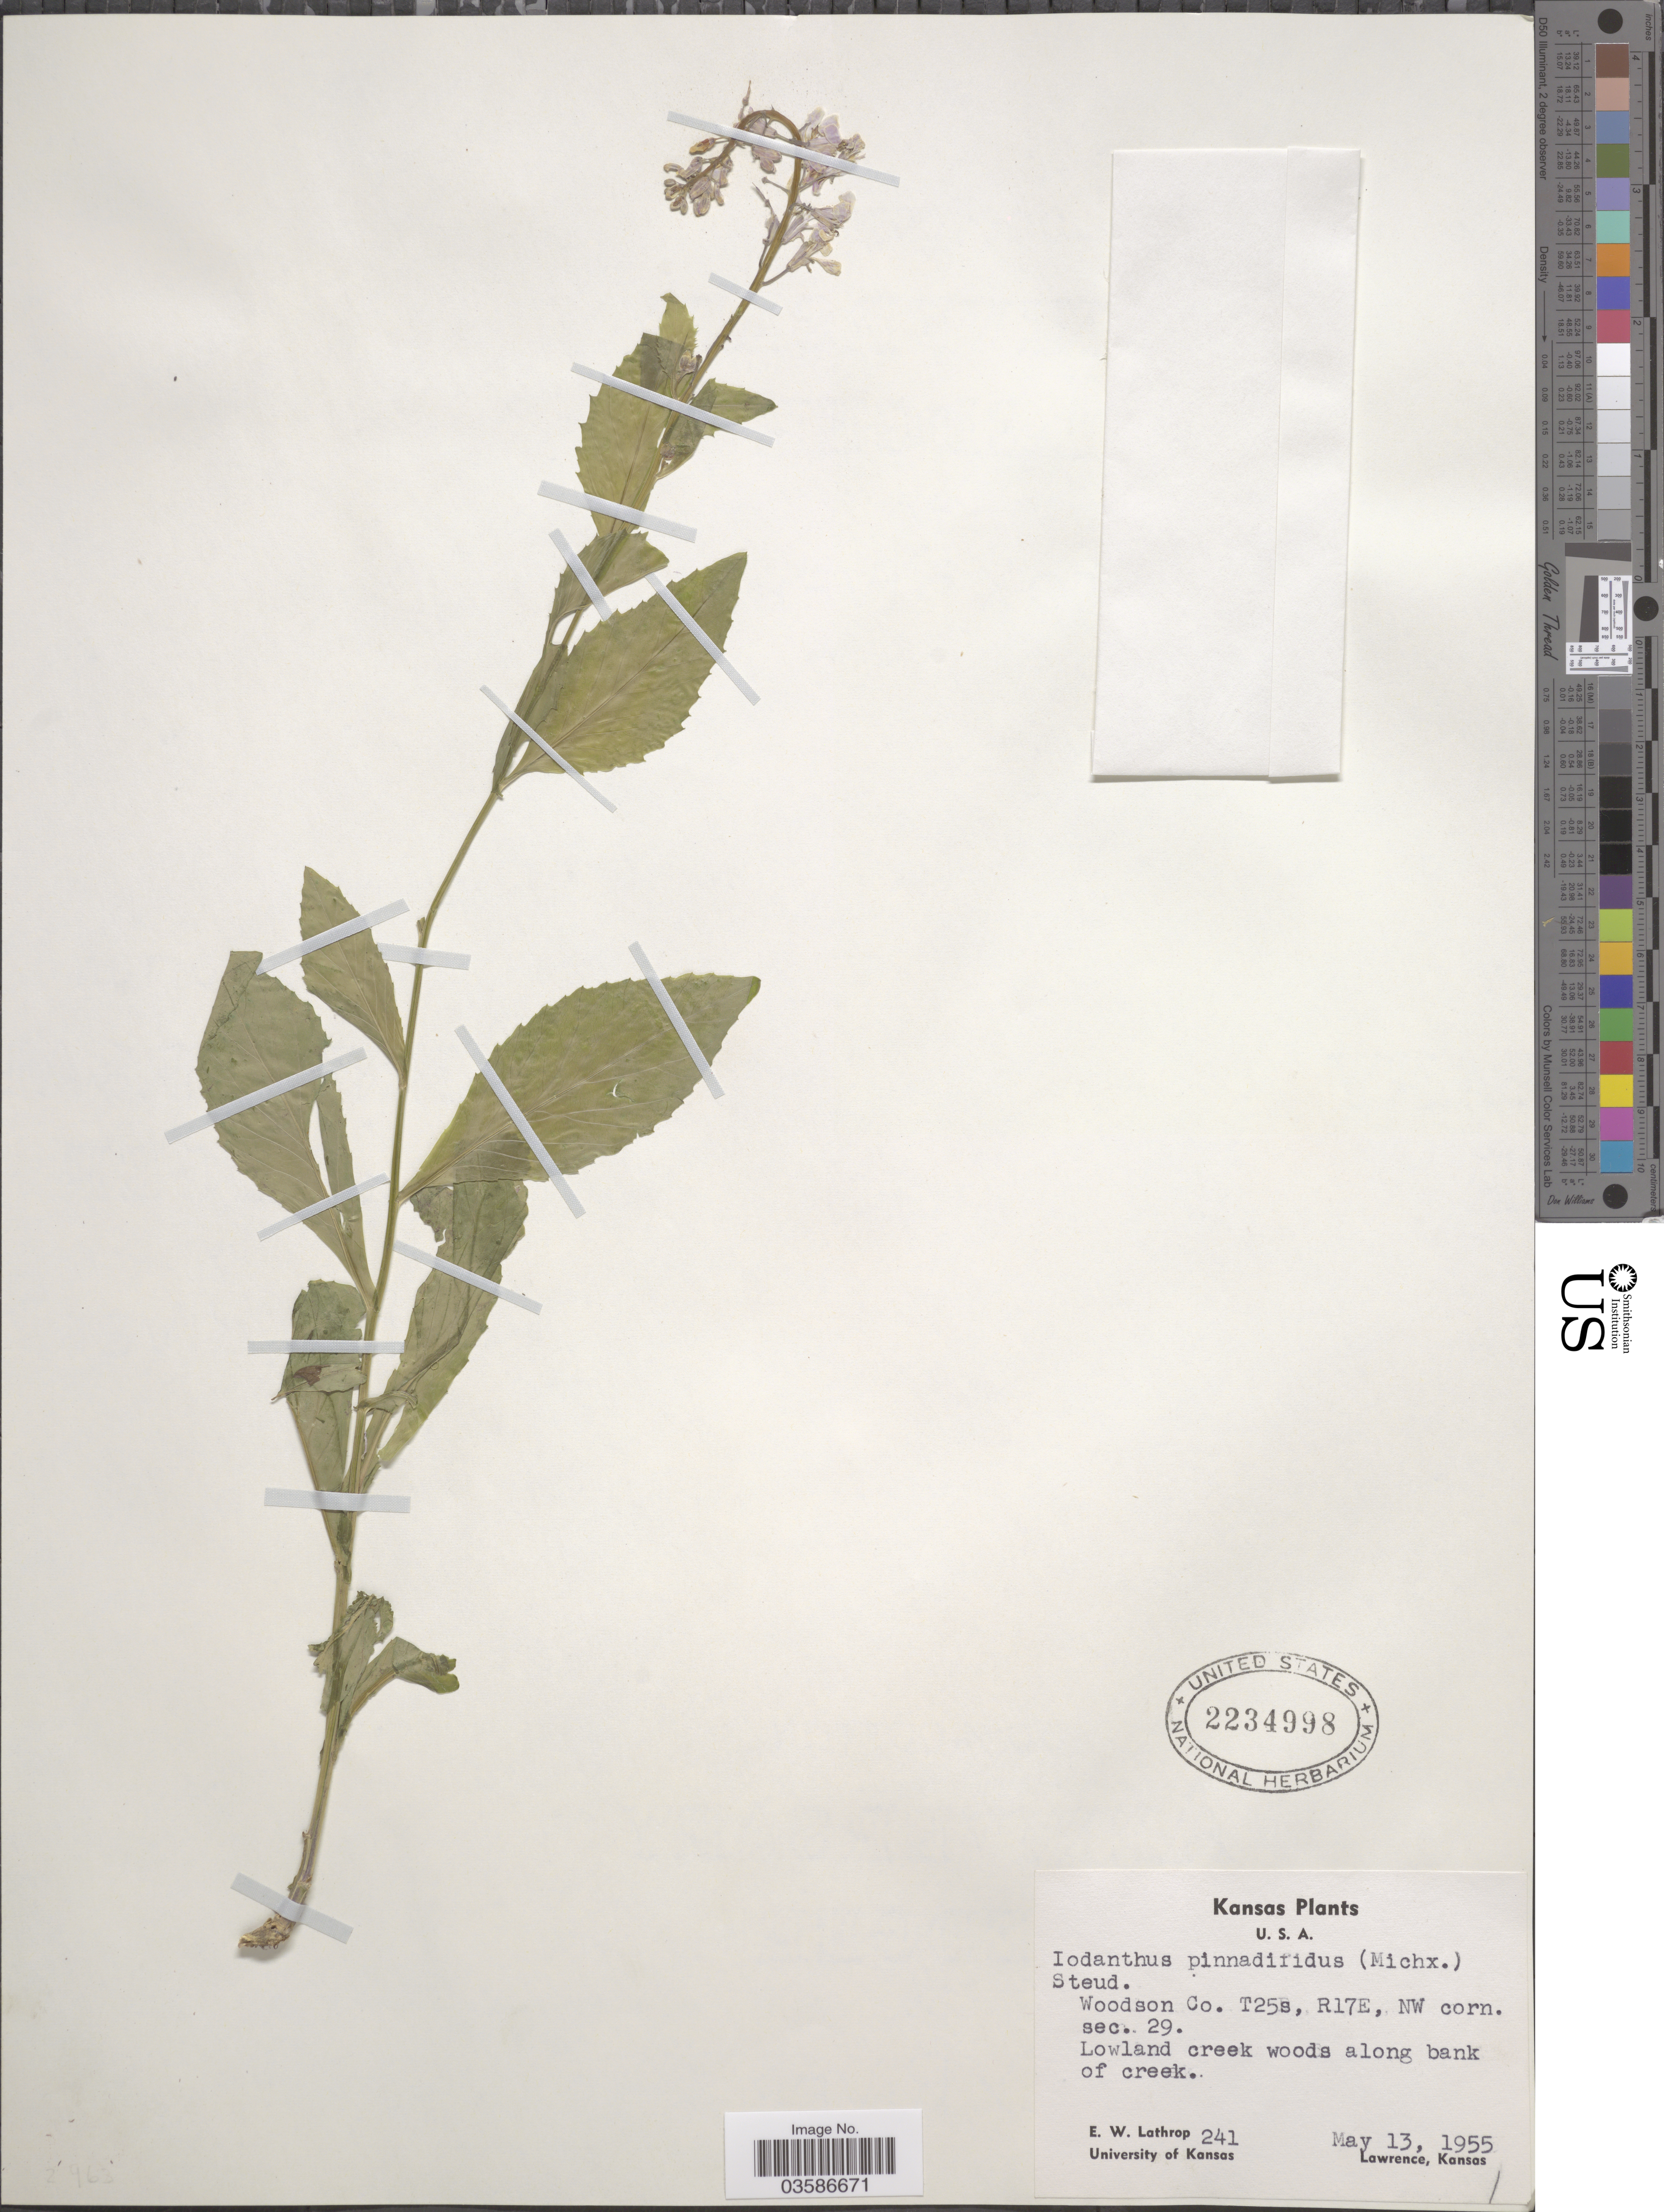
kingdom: Plantae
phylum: Tracheophyta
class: Magnoliopsida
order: Brassicales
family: Brassicaceae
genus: Iodanthus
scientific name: Iodanthus pinnatifidus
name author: (Michx.) Steud.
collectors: E. W. Lathrop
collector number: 241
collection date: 1955-05-13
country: United States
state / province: Kansas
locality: Woodson Co. T25s, R17E, NW corn. sec. 29. Lowland creek woods along bank of creek.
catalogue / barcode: US 2234998